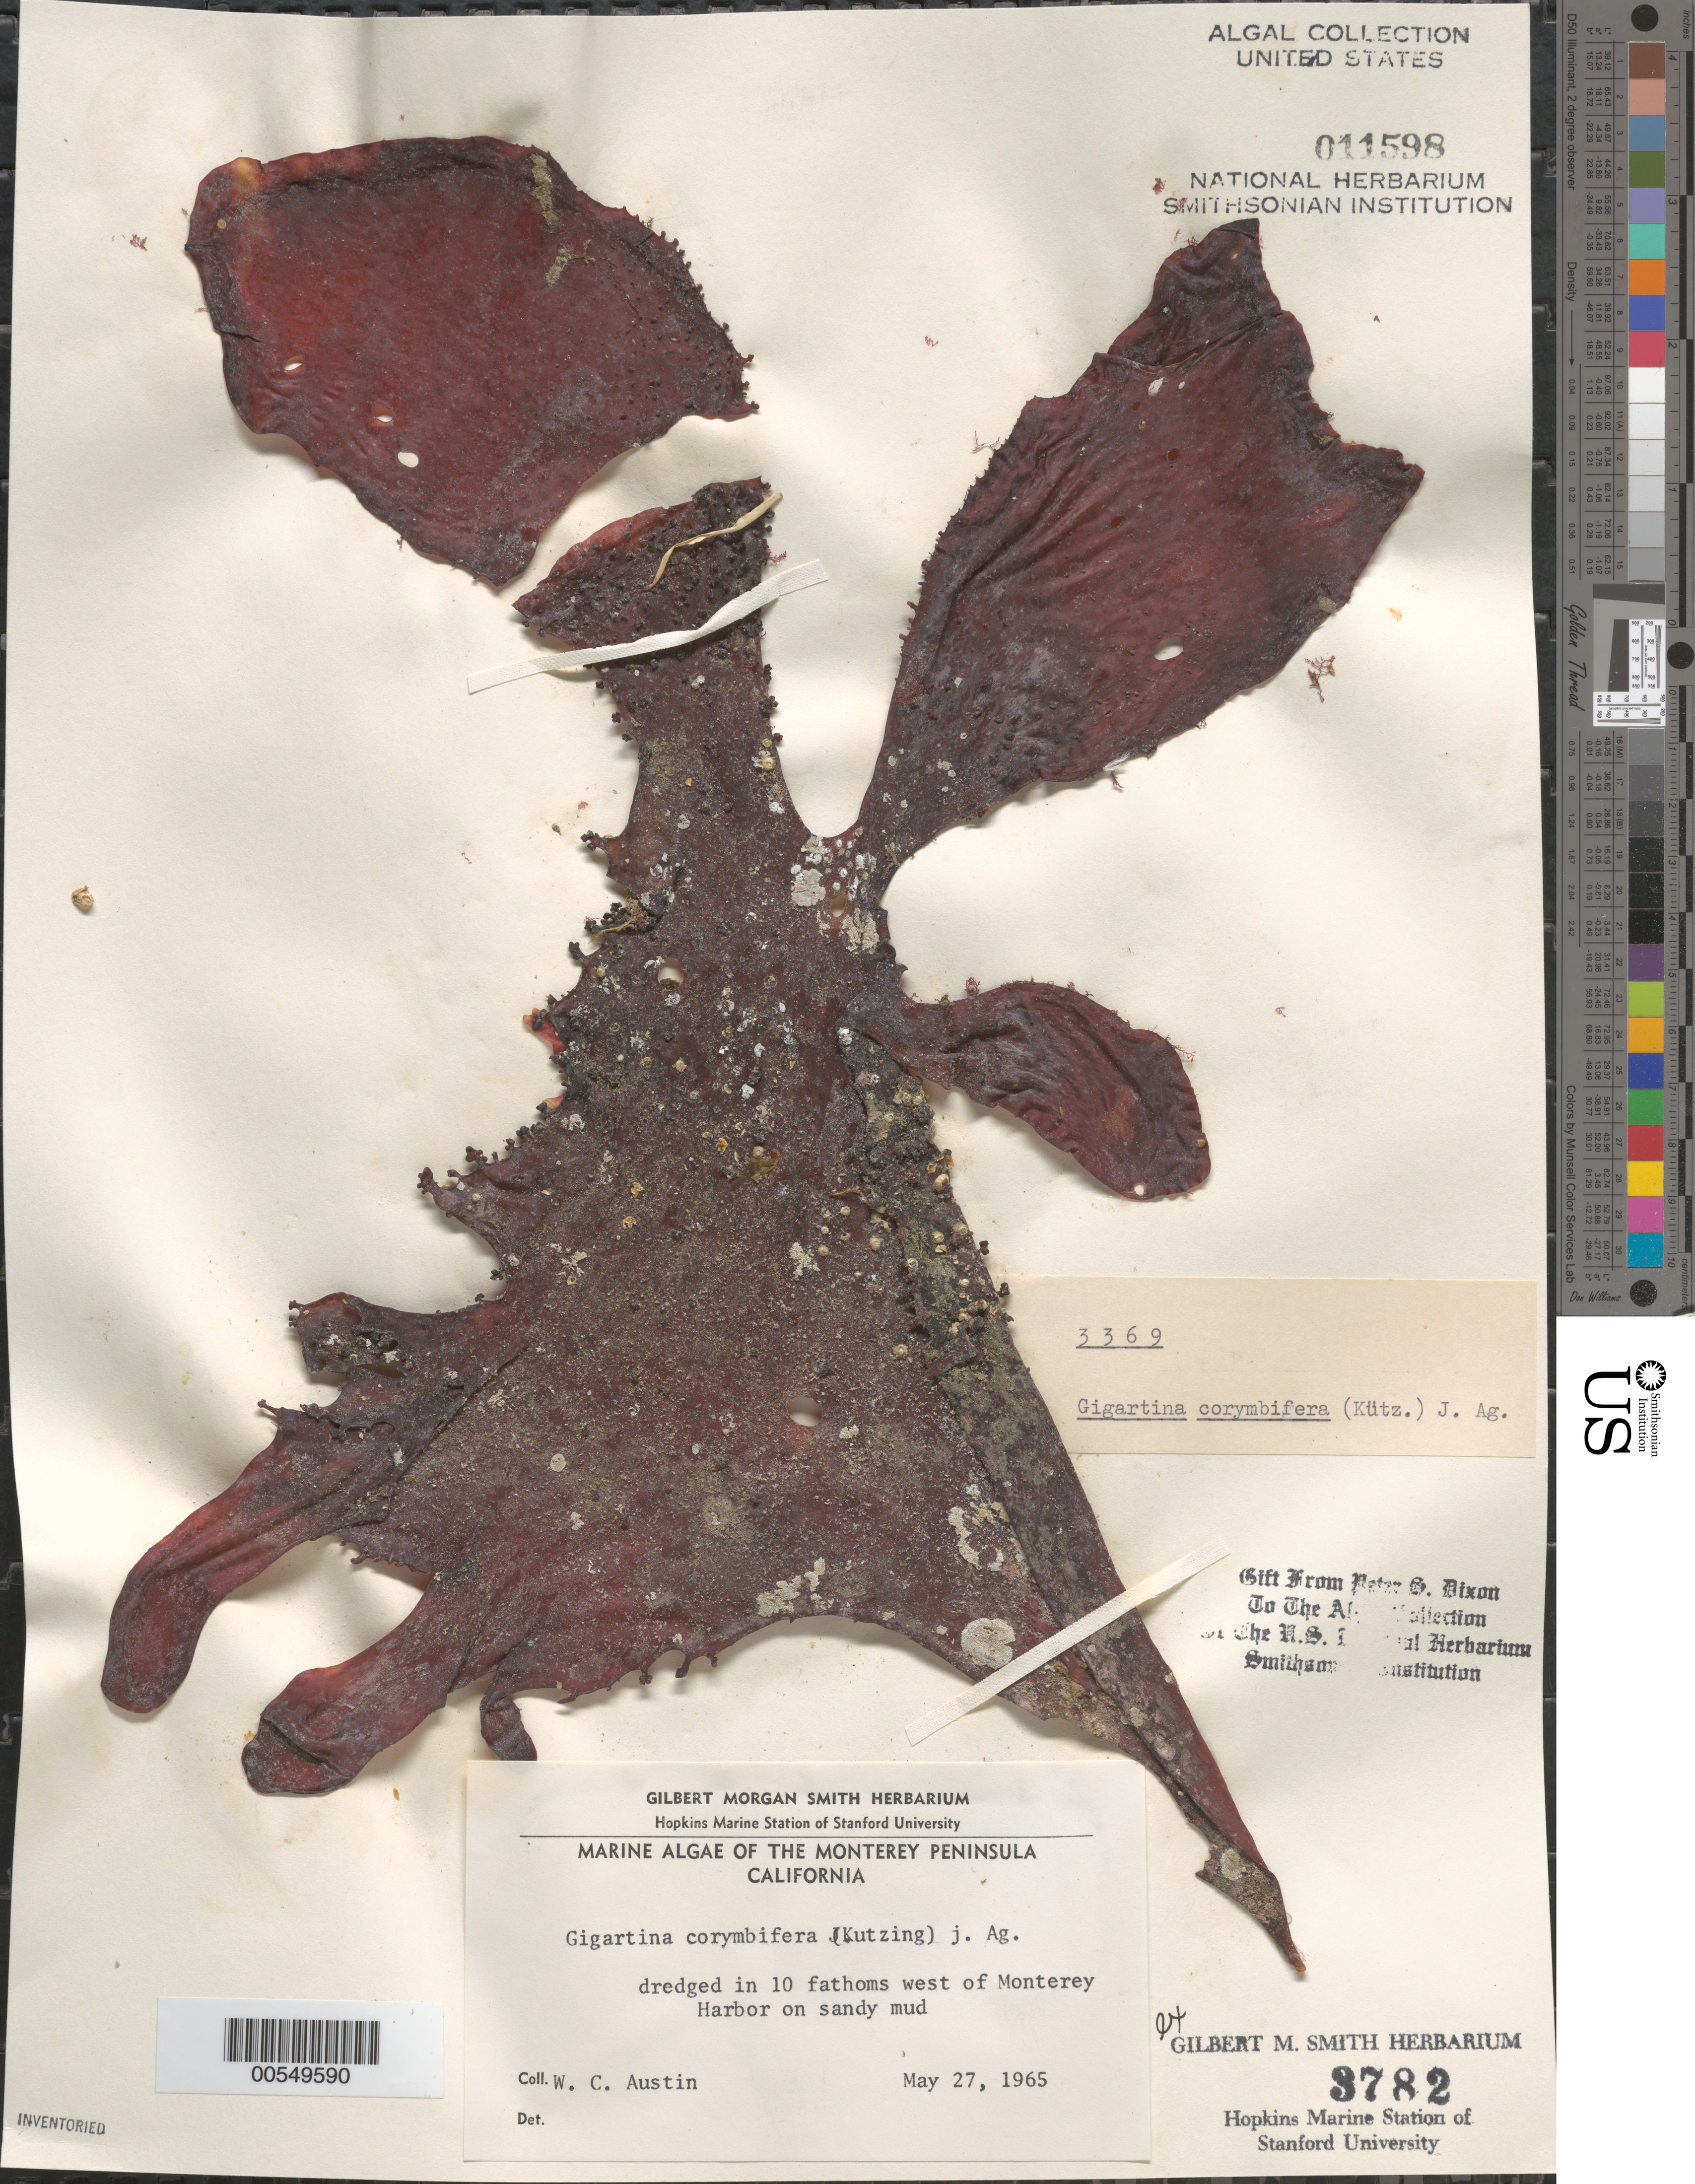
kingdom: Plantae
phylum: Rhodophyta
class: Florideophyceae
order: Gigartinales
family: Gigartinaceae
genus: Chondracanthus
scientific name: Chondracanthus corymbiferus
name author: (Kütz.) Guiry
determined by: Algae name updating Project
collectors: W. Austin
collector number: PSD 3369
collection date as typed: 27 May 1965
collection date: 1965-05-27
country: United States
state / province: California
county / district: Monterey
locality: Monterey Harbor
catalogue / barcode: US 11598